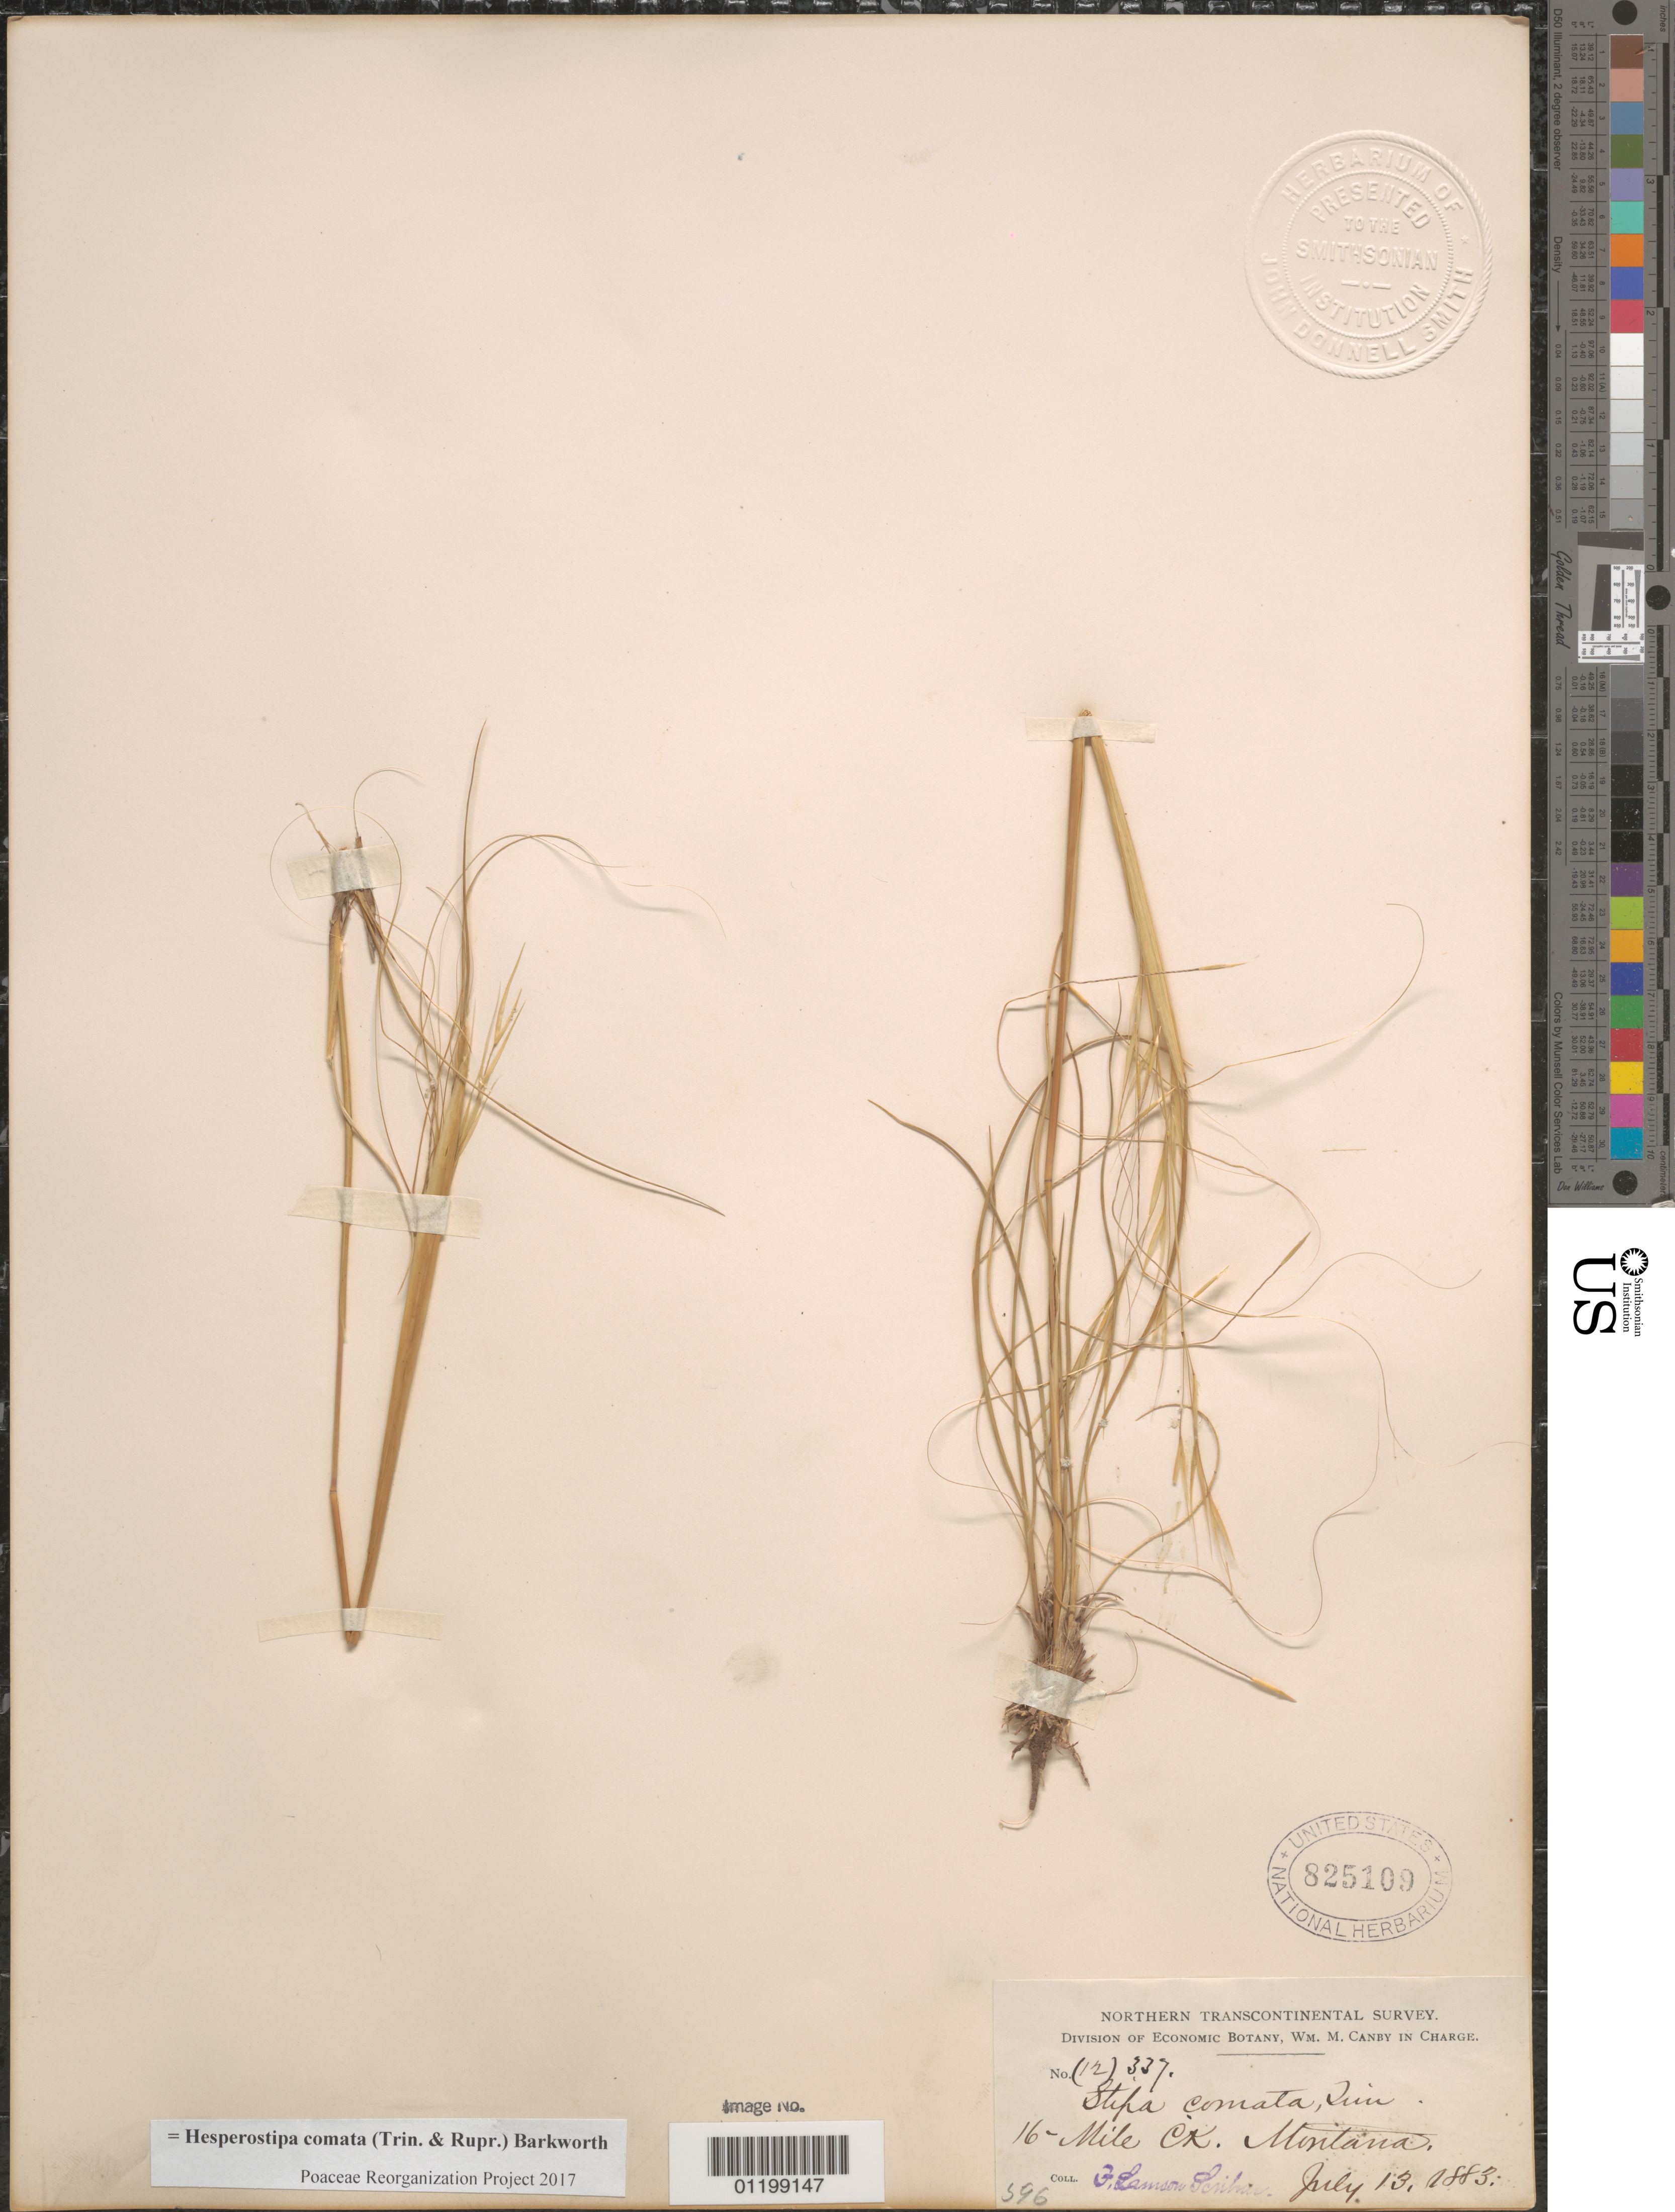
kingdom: Plantae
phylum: Tracheophyta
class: Liliopsida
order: Poales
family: Poaceae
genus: Hesperostipa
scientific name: Hesperostipa comata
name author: (Trin. & Rupr.) Barkworth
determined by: Poaceae Reorganization Project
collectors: F. L. Scribner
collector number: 337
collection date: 1883-07-13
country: United States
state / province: Montana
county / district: Gallatin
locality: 16-mile Creek.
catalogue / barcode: US 825109